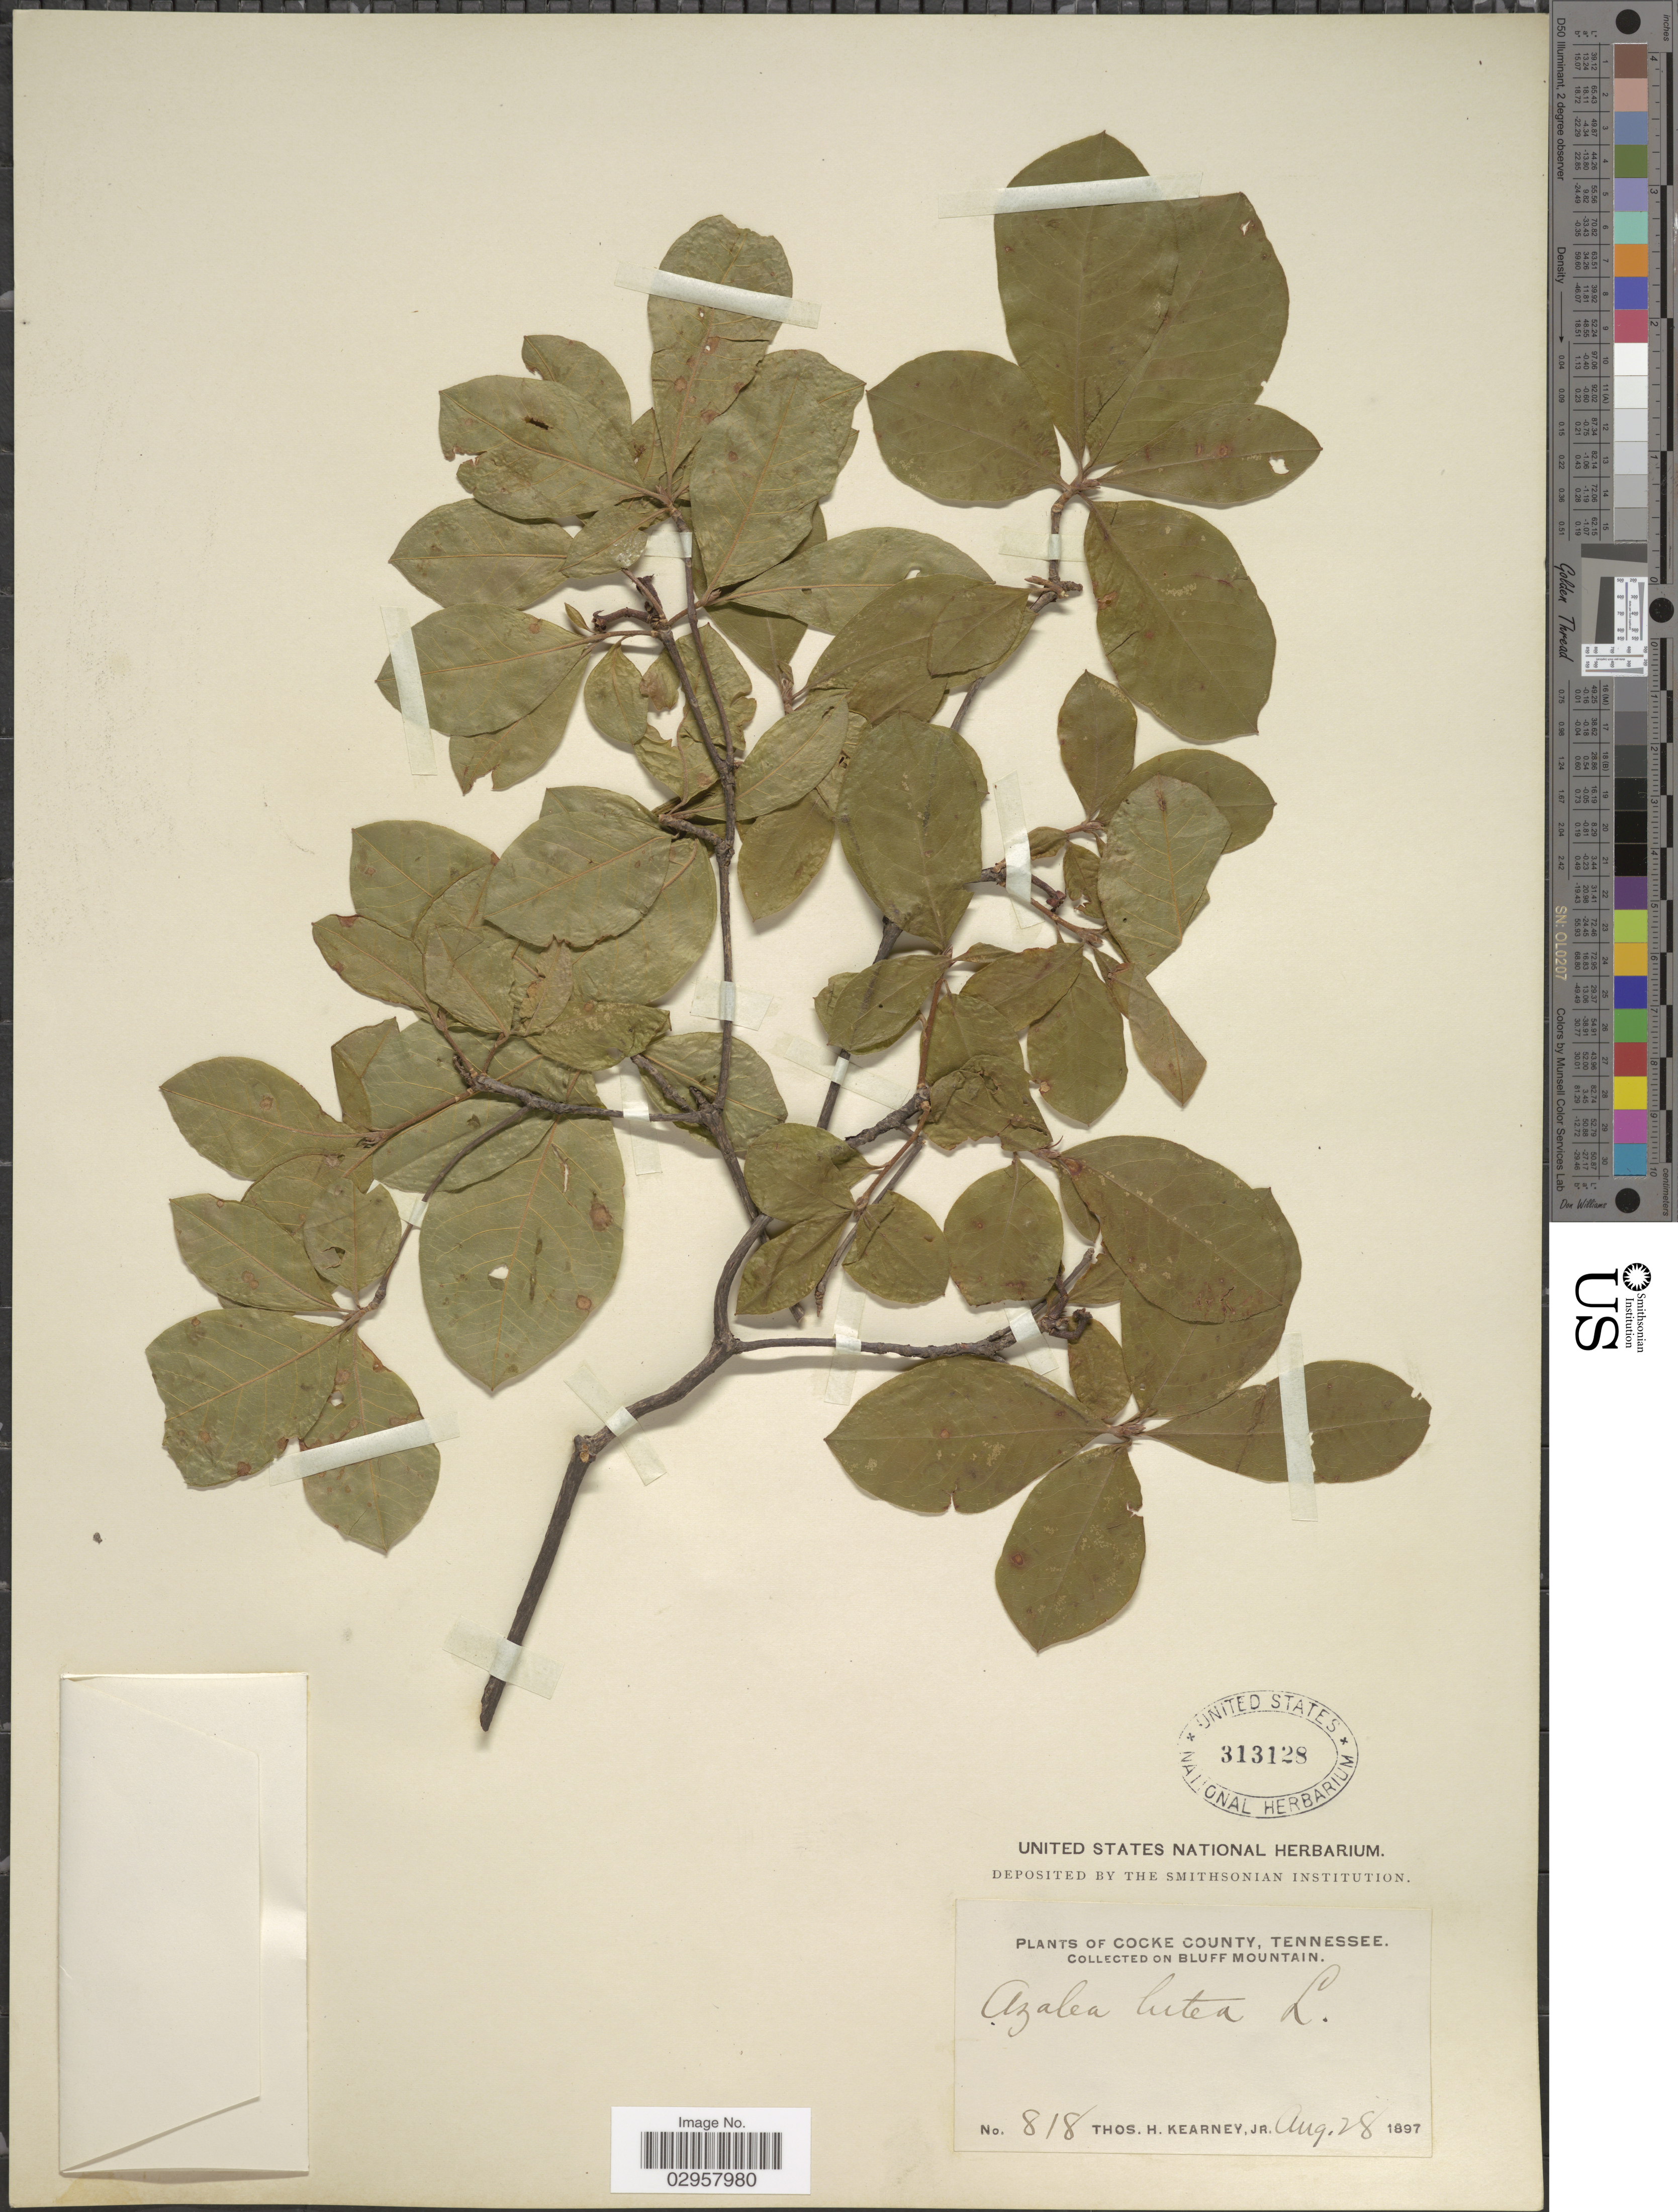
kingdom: Plantae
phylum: Tracheophyta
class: Magnoliopsida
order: Ericales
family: Ericaceae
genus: Rhododendron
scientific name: Rhododendron calendulaceum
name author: (Michx.) Torr.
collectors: T. H. Kearney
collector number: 818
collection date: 1897-08-28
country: United States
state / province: Tennessee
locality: Cocke County, On Bluff Mountain.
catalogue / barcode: US 313128